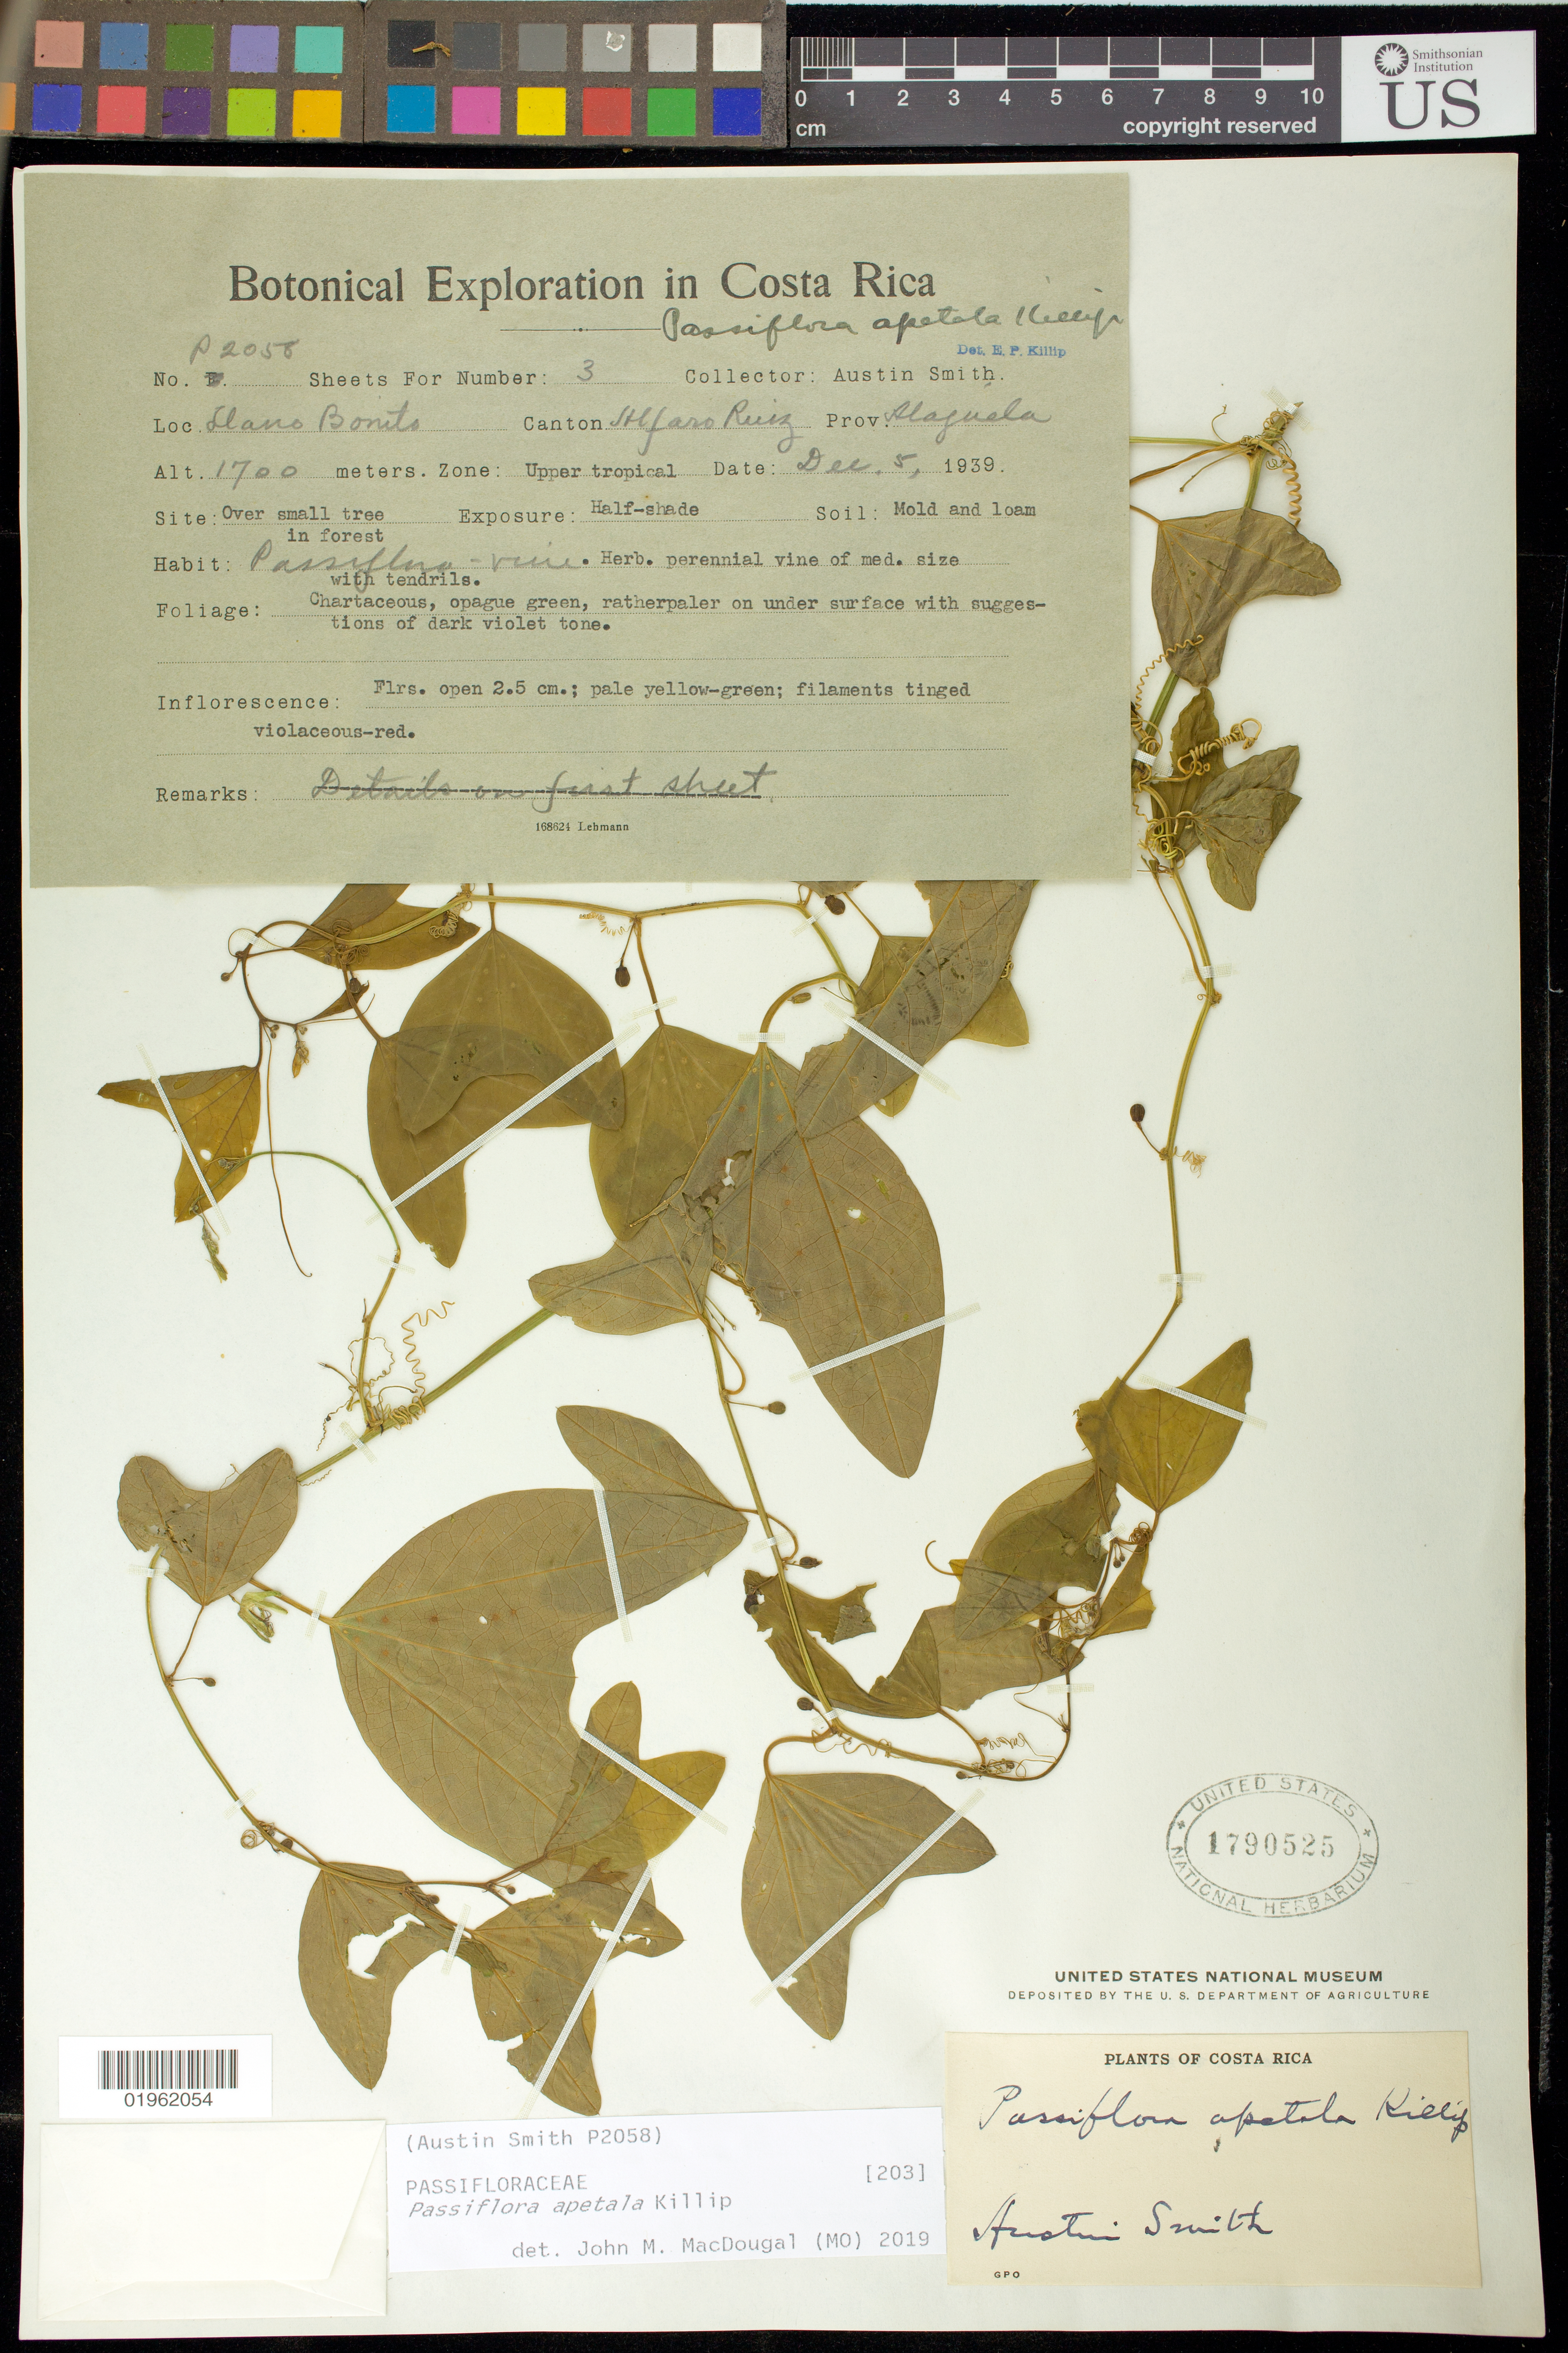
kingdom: Plantae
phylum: Tracheophyta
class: Magnoliopsida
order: Malpighiales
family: Passifloraceae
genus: Passiflora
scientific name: Passiflora apetala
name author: Killip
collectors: Aust P. Smith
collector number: P2058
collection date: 1939-12-05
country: Costa Rica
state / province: Alajuela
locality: Llano Bonito, Canton Alfaro Ruiz. Zone: upper trop.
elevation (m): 1675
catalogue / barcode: US 1790525